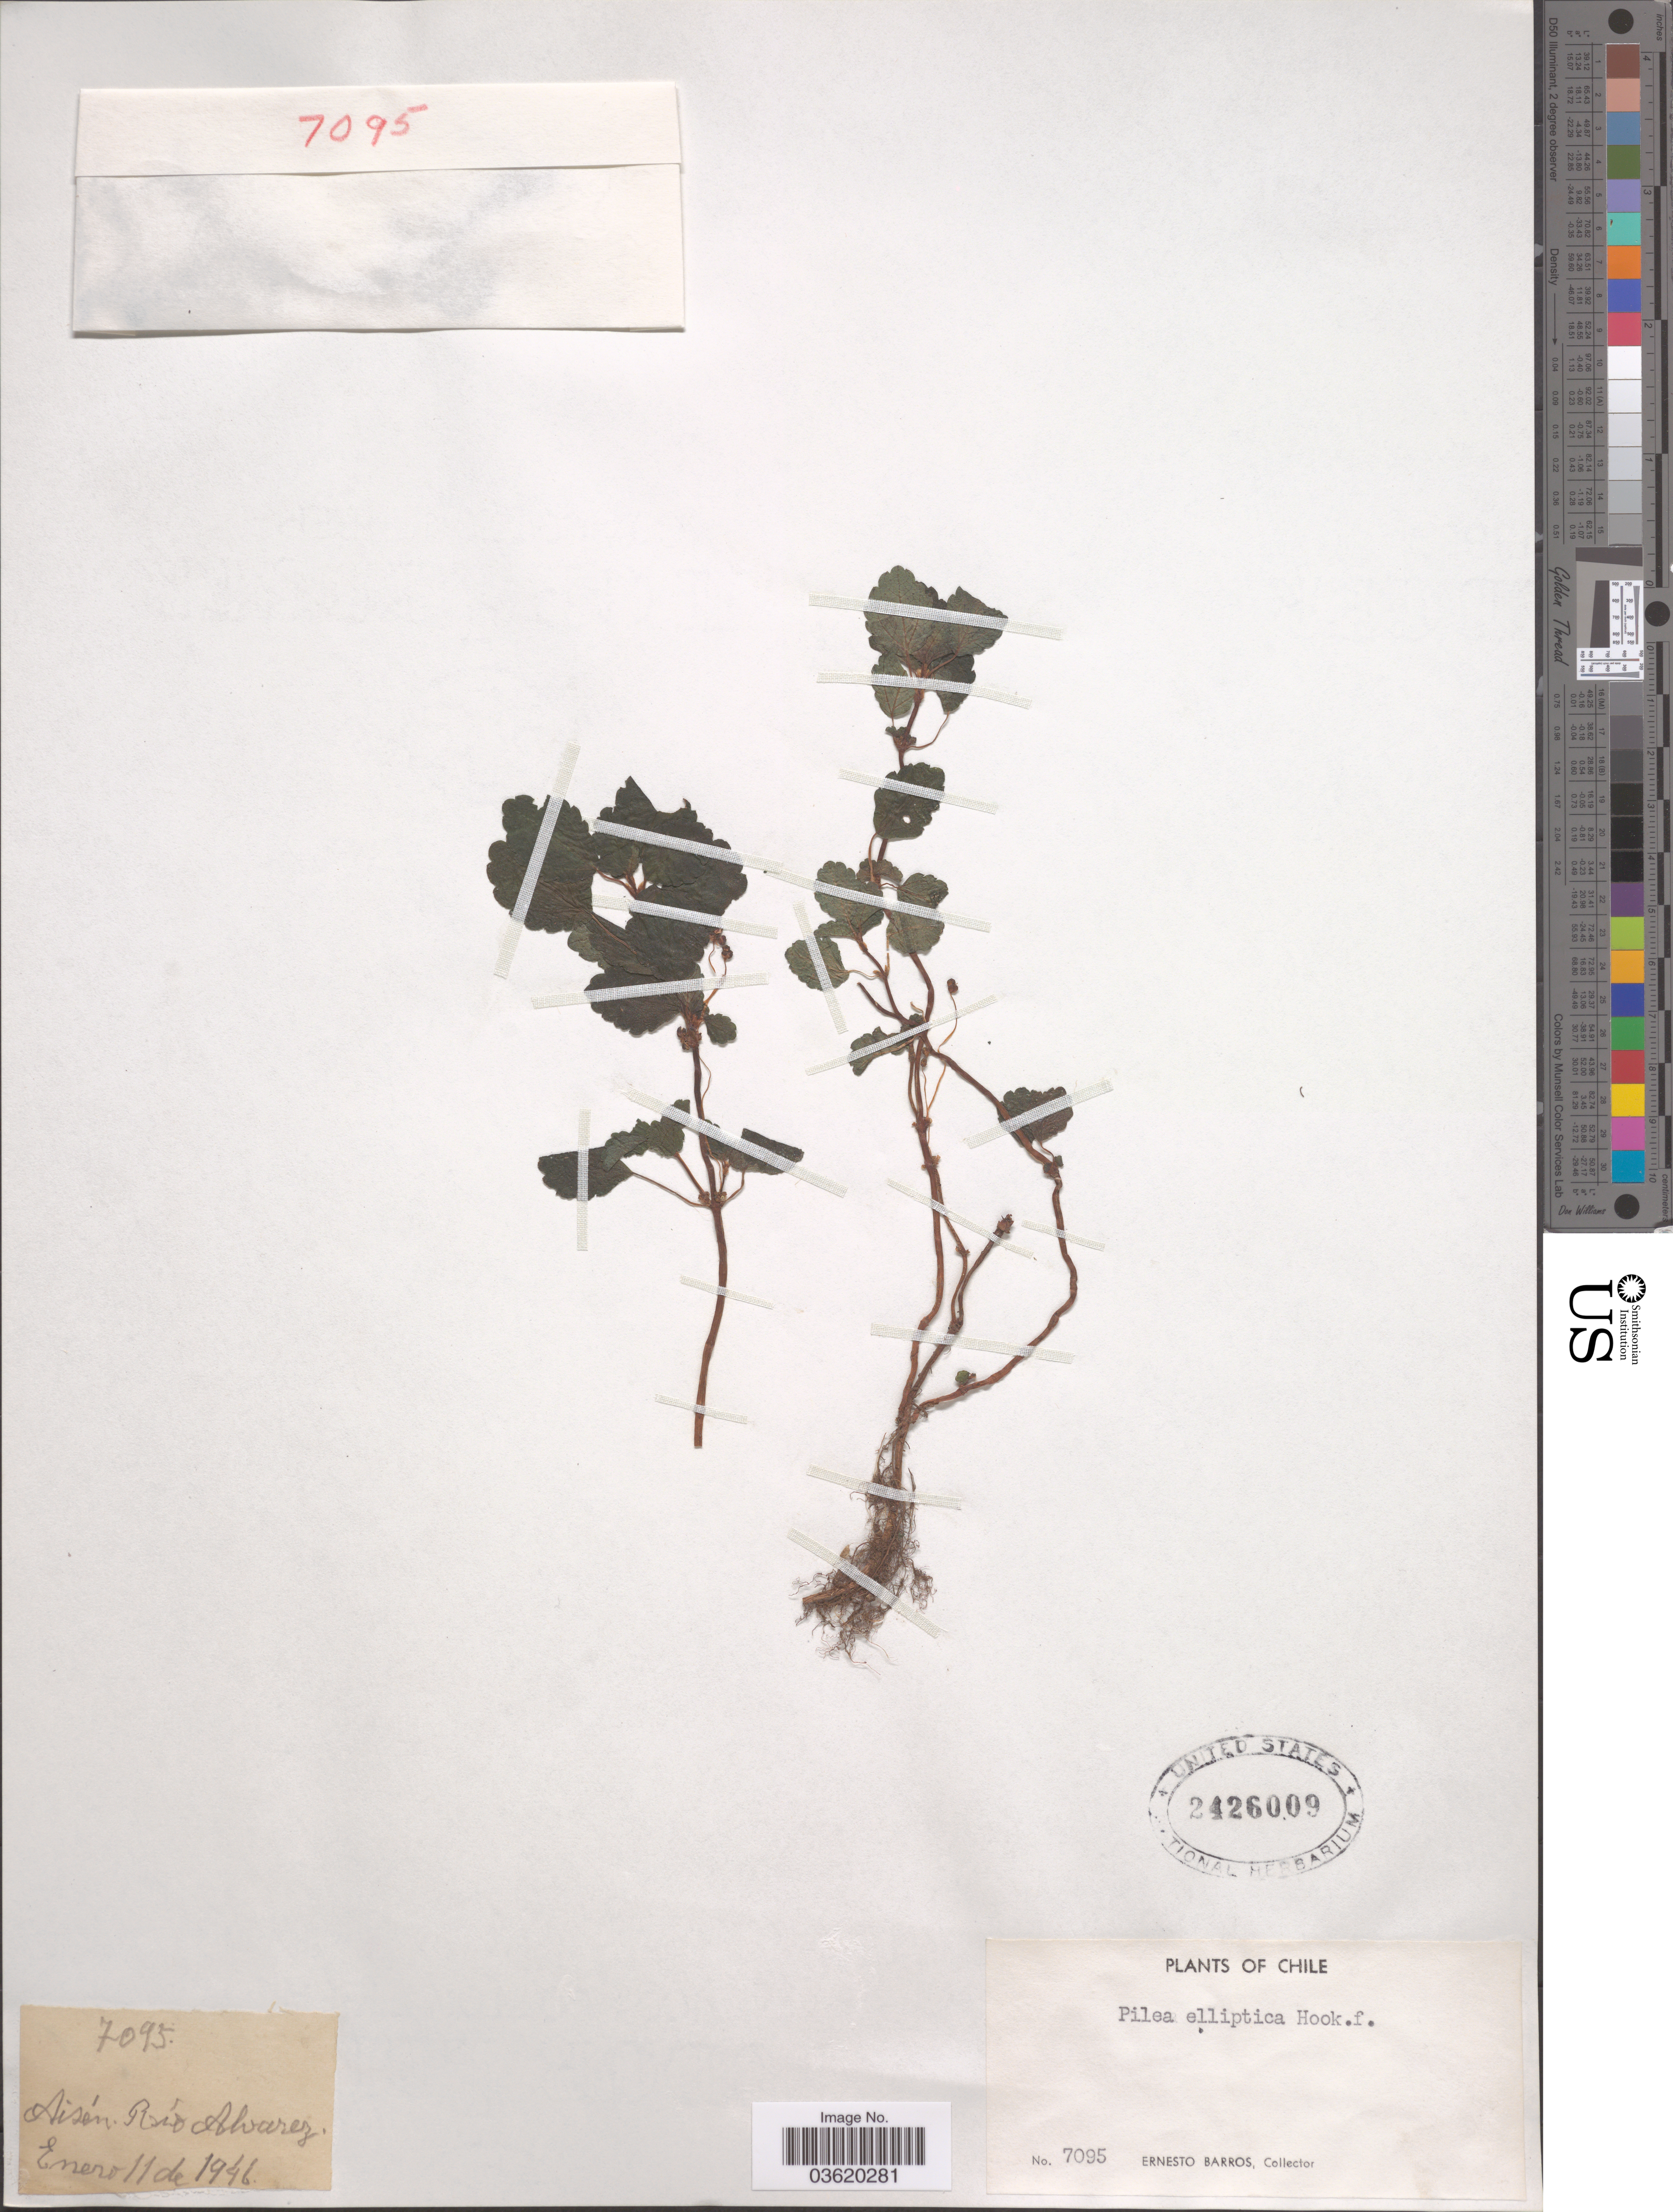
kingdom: Plantae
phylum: Tracheophyta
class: Magnoliopsida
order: Rosales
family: Urticaceae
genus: Pilea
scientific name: Pilea elliptica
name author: Hook. f.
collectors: E. Barros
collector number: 7095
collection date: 1946-01-11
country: Chile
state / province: Aisén (XI)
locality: Aisén Río Alvarez.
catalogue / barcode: US 2426009